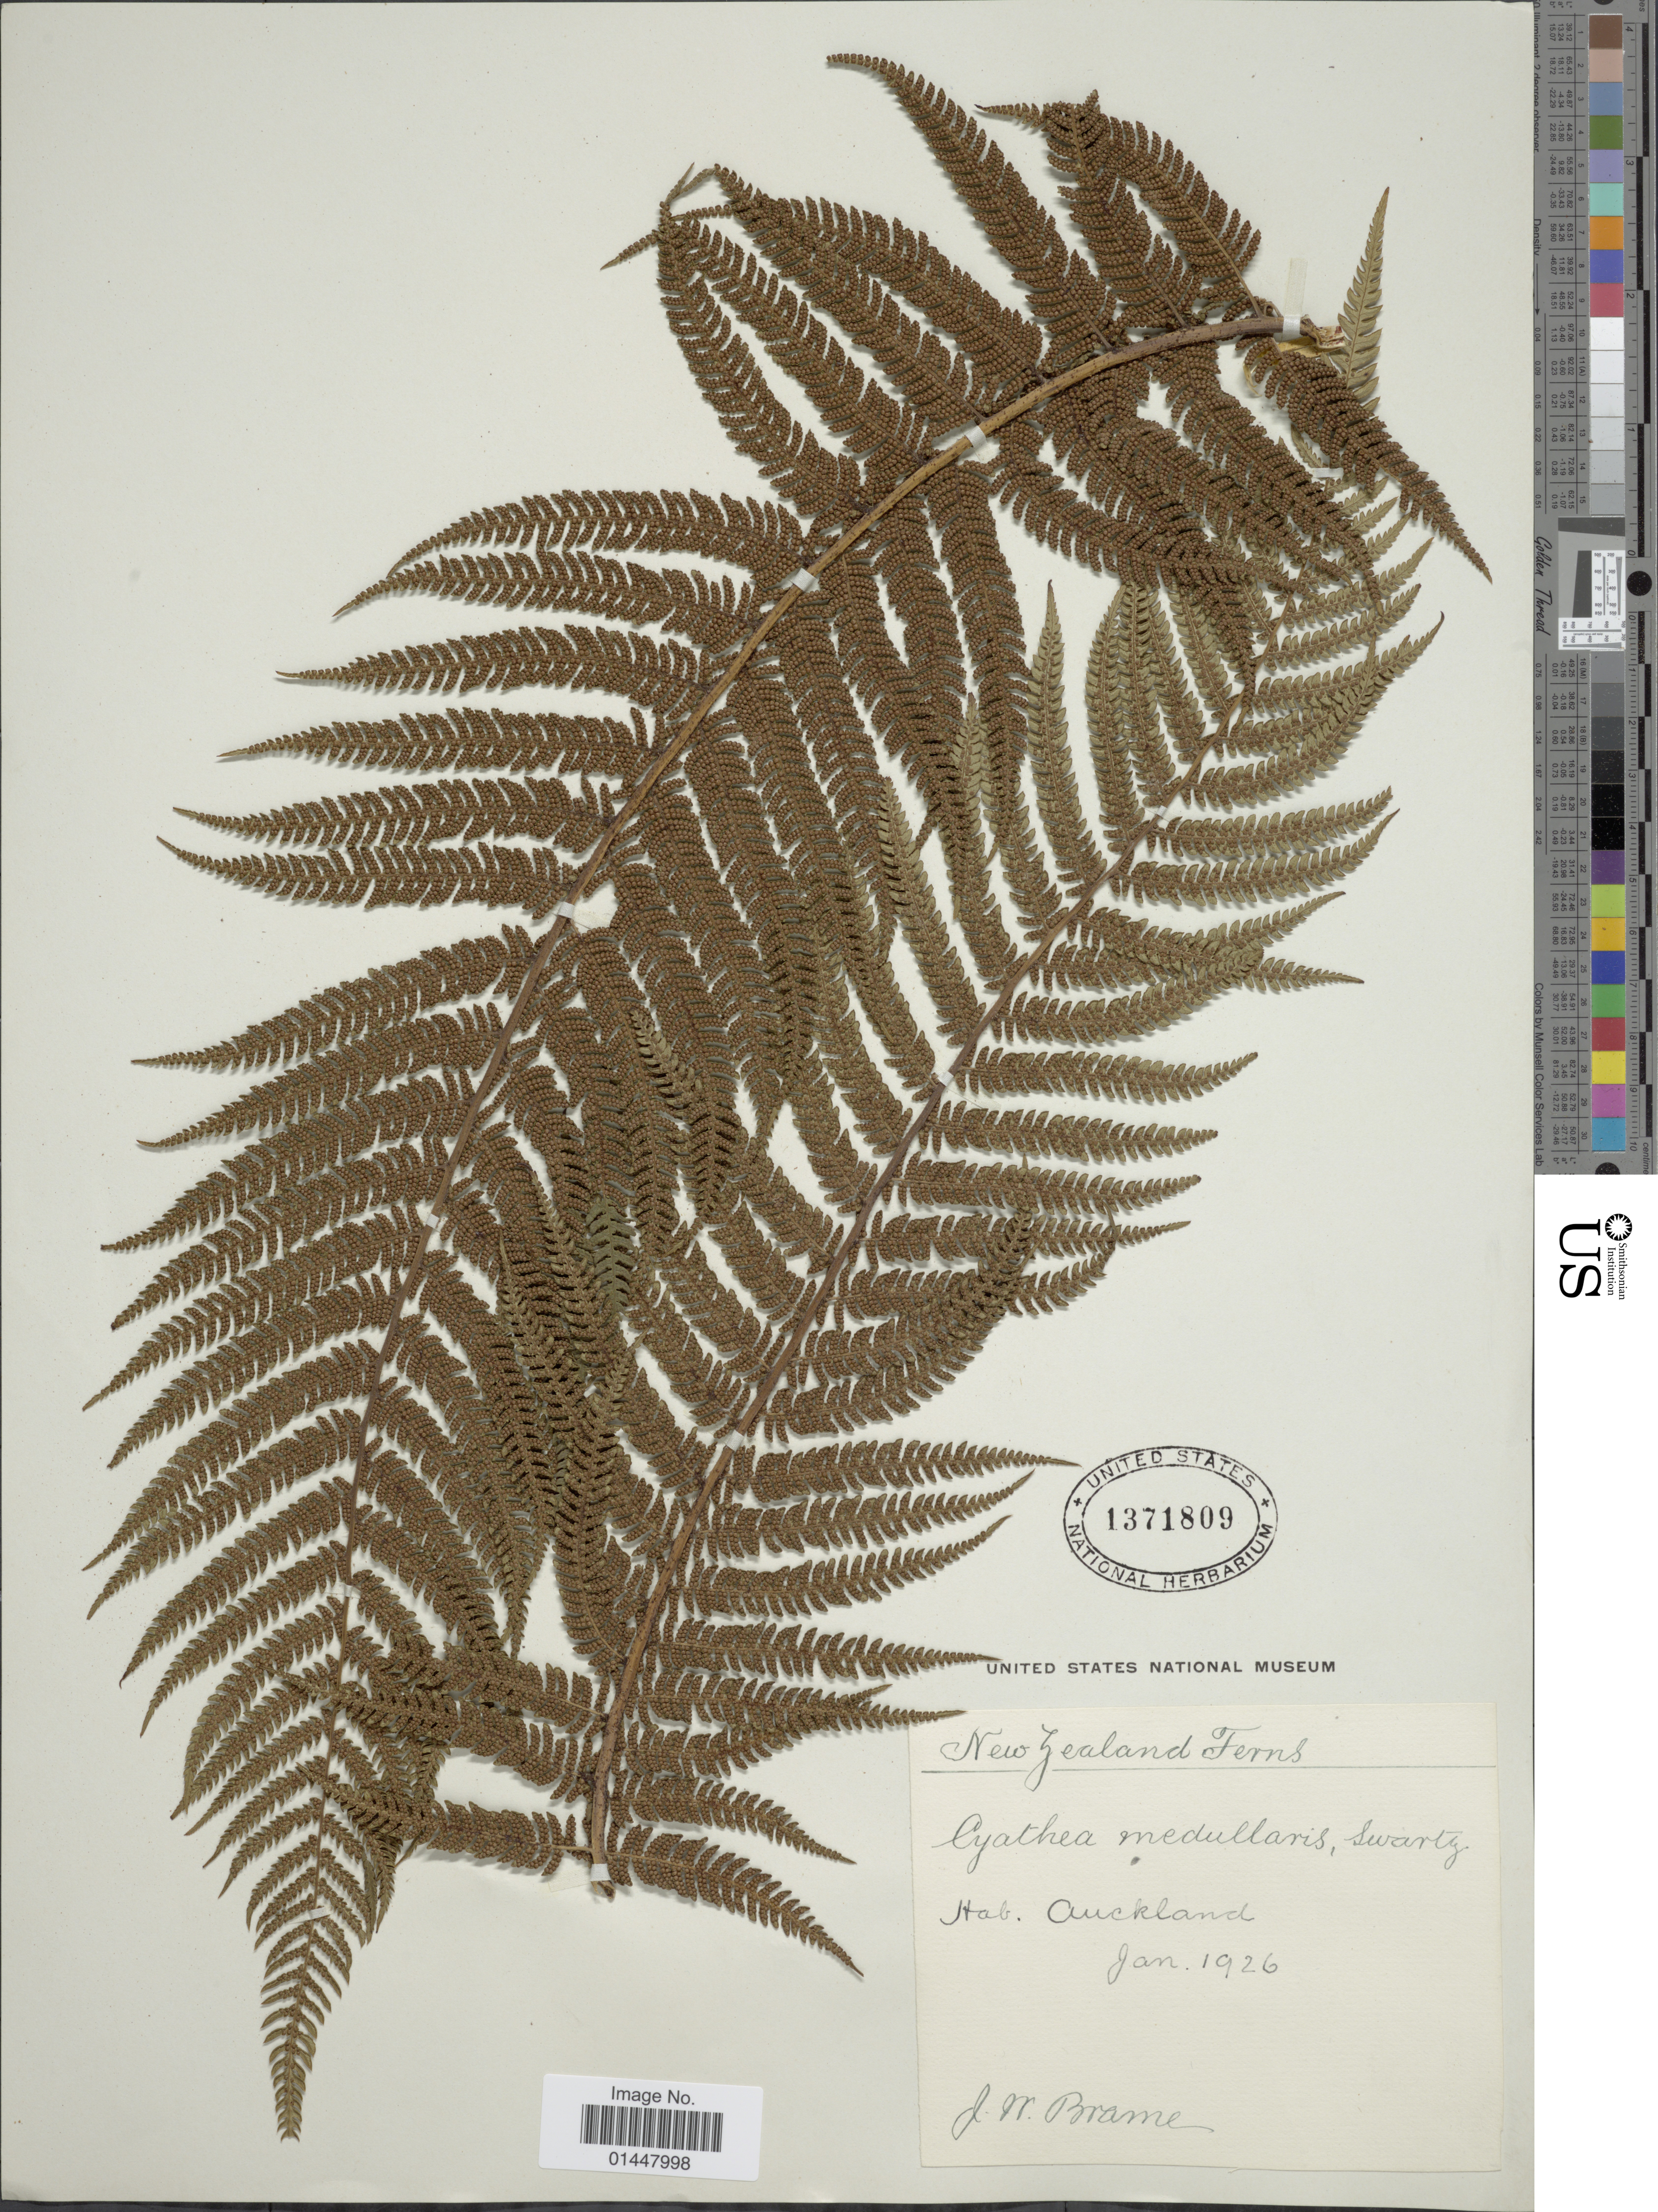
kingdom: Plantae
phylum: Tracheophyta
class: Polypodiopsida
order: Cyatheales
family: Cyatheaceae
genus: Sphaeropteris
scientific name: Sphaeropteris medullaris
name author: (G. Forst.) Bernh.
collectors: J. Brame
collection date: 1926-01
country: New Zealand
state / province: Auckland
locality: Auckland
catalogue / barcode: US 1371809